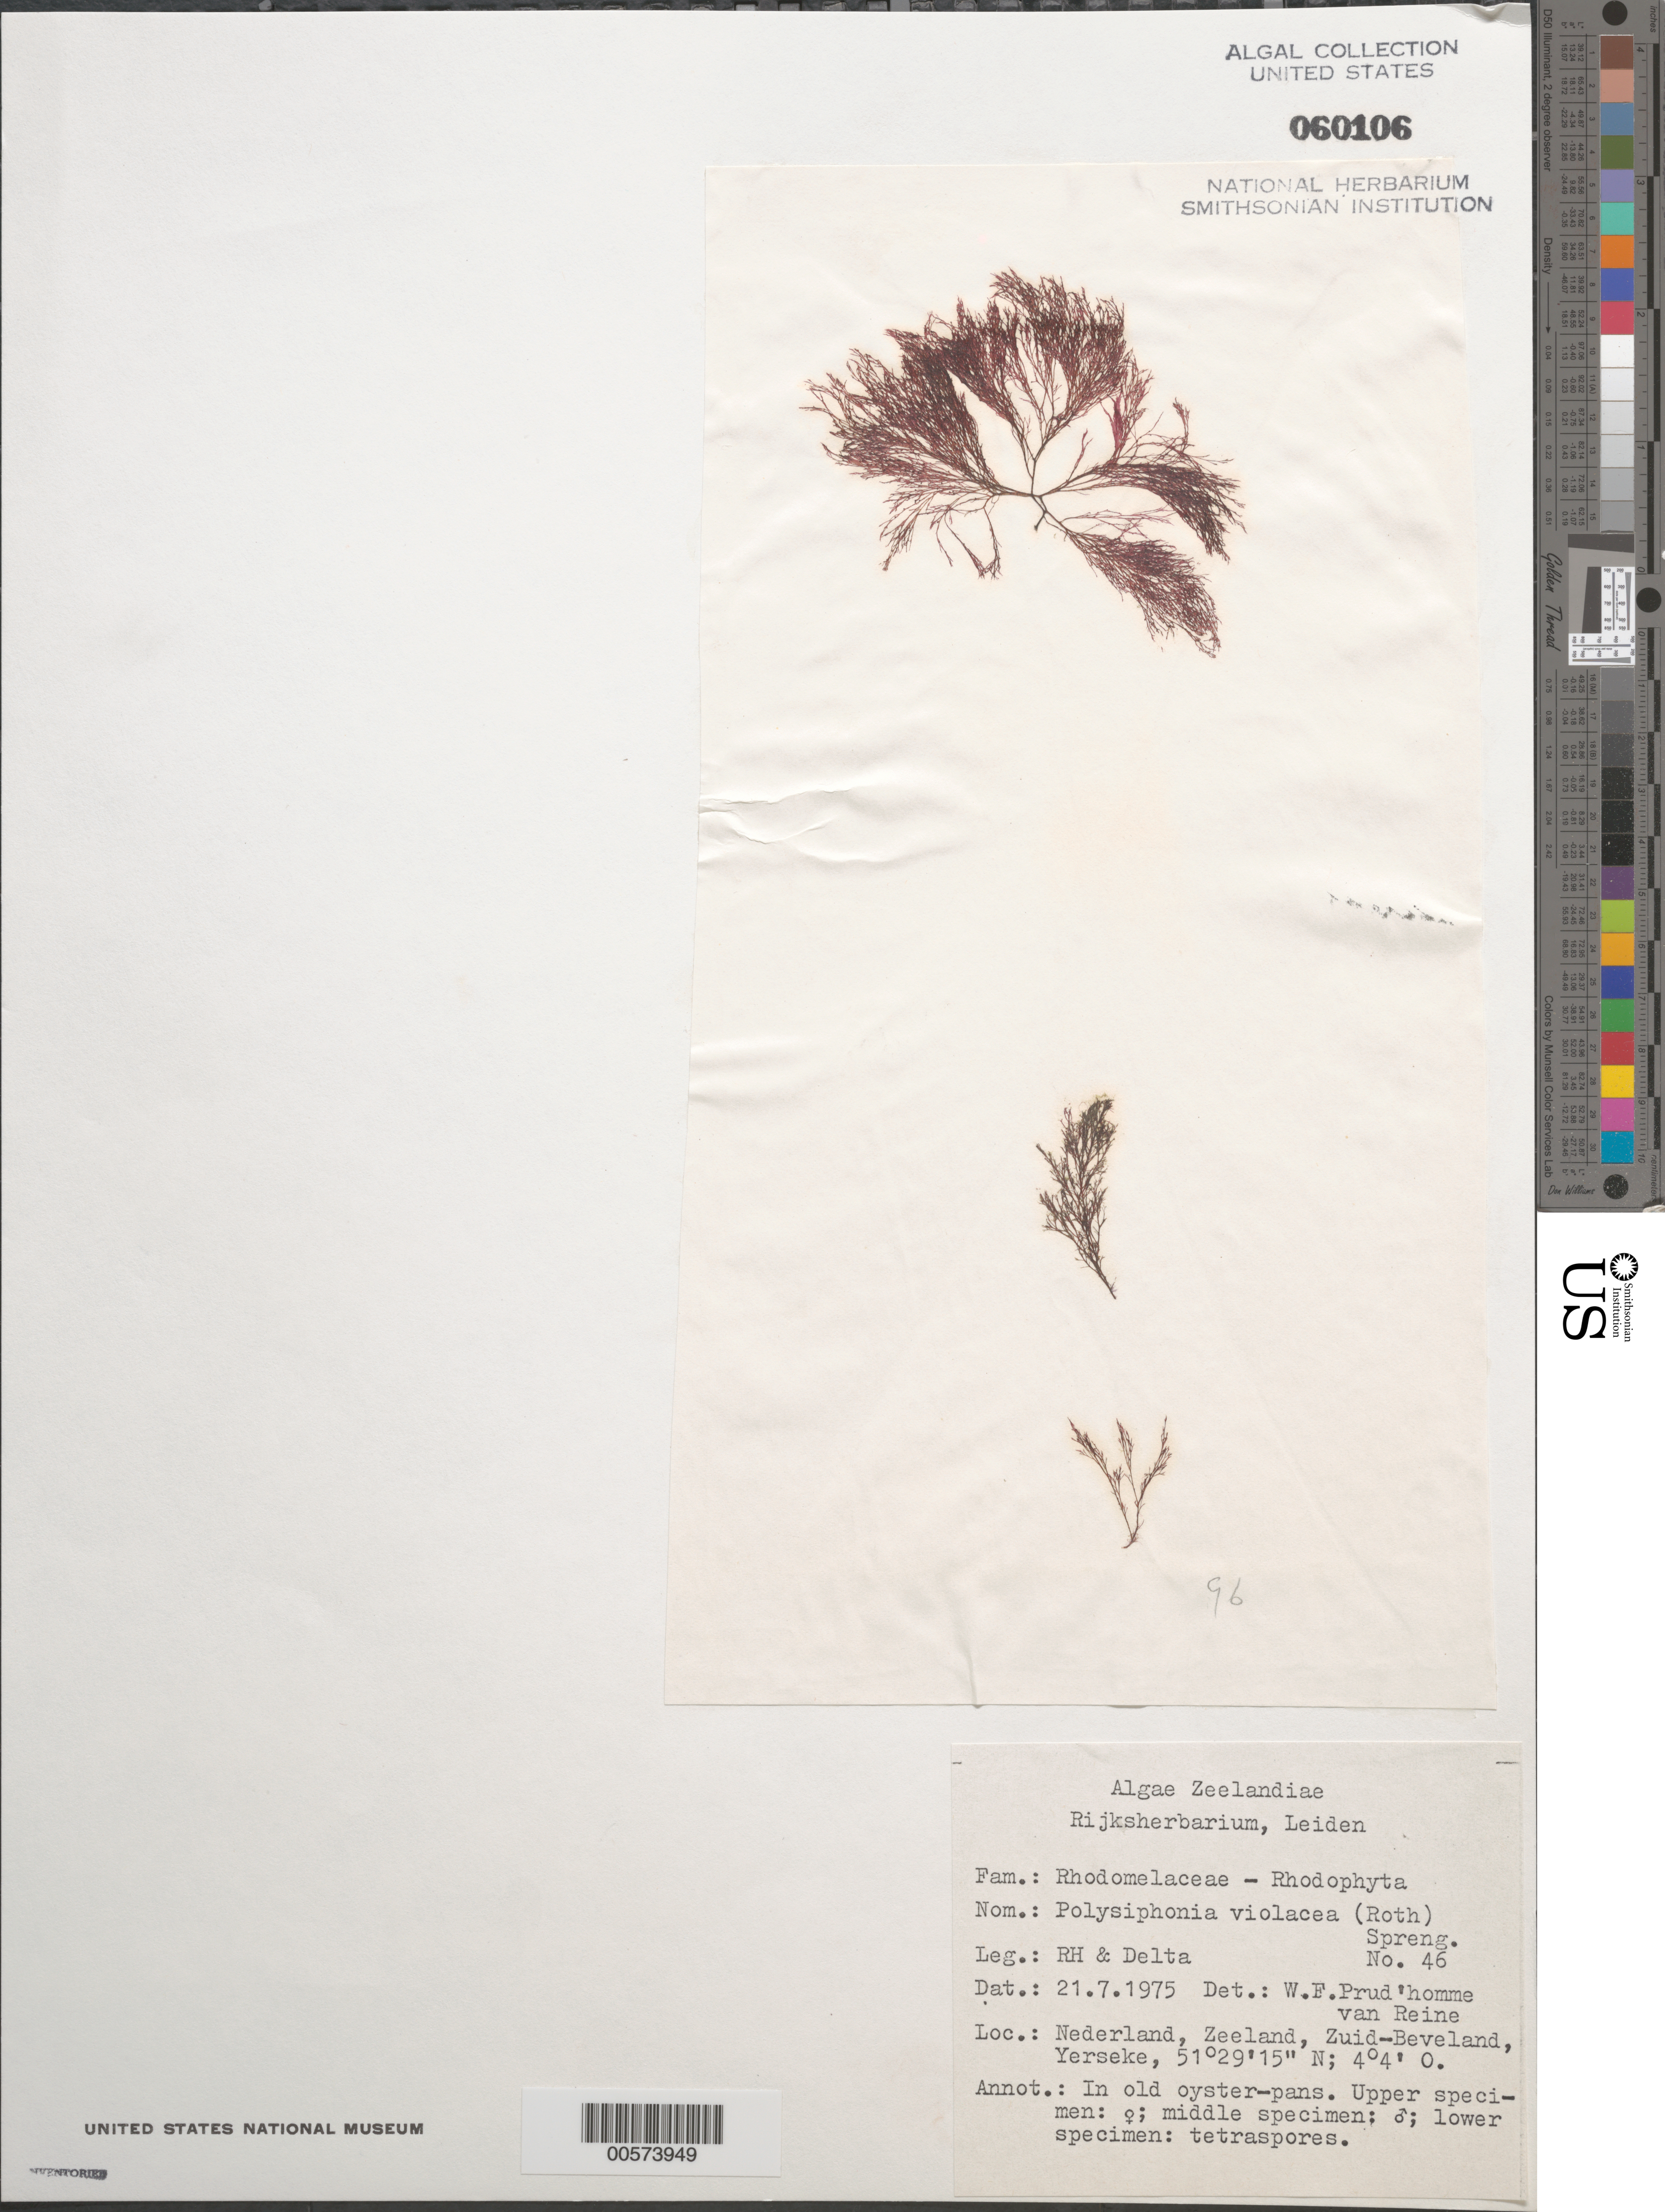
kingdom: Plantae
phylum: Rhodophyta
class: Florideophyceae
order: Ceramiales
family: Rhodomelaceae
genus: Vertebrata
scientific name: Vertebrata fucoides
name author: (Hudson) Kuntze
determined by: Algae name updating Project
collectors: R.H. & Delta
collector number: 46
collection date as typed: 21 Jul 1975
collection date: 1975-07-21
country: Netherlands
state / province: Zeeland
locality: Yerseke, zuid-beveland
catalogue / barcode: US 60106